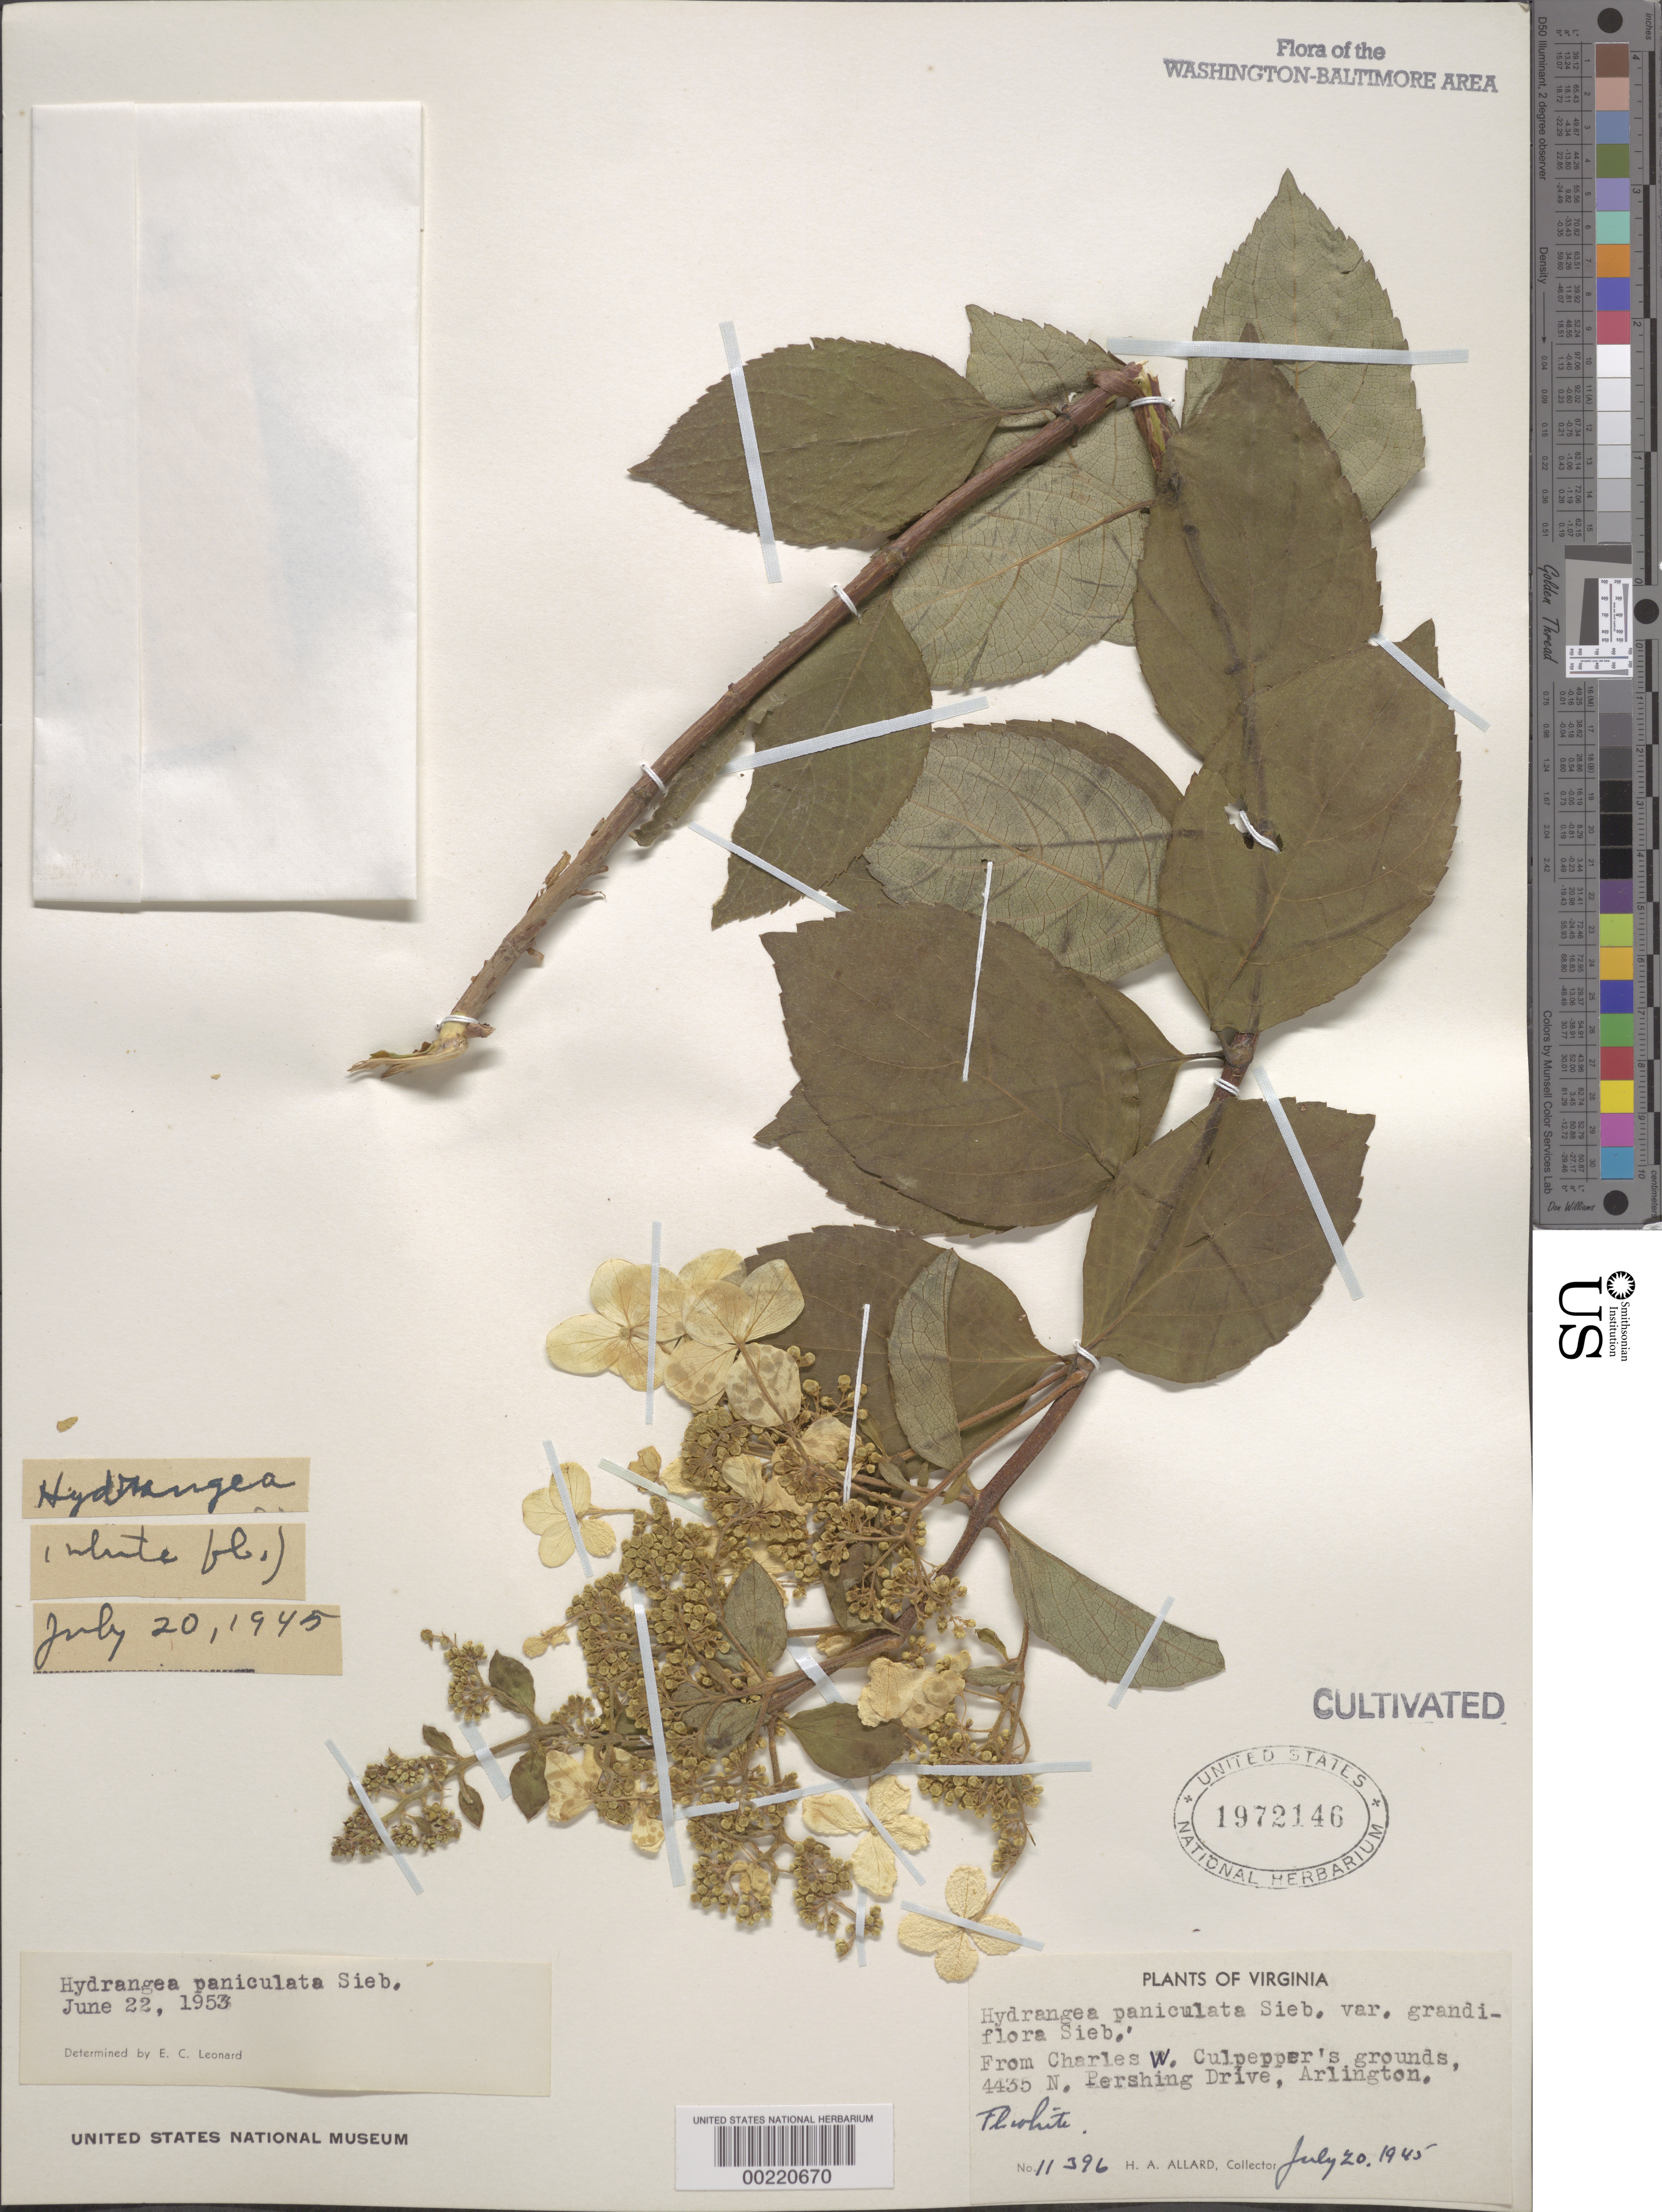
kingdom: Plantae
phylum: Tracheophyta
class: Magnoliopsida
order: Cornales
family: Hydrangeaceae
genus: Hydrangea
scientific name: Hydrangea paniculata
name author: Siebold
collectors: H. A. Allard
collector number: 11396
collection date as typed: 20 Jul 1945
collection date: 1945-07-20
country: United States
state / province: Virginia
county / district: Arlington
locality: Arlington, 4435 North Pershing Drive, C.W. Culpepper's grounds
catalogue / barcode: US 1972146